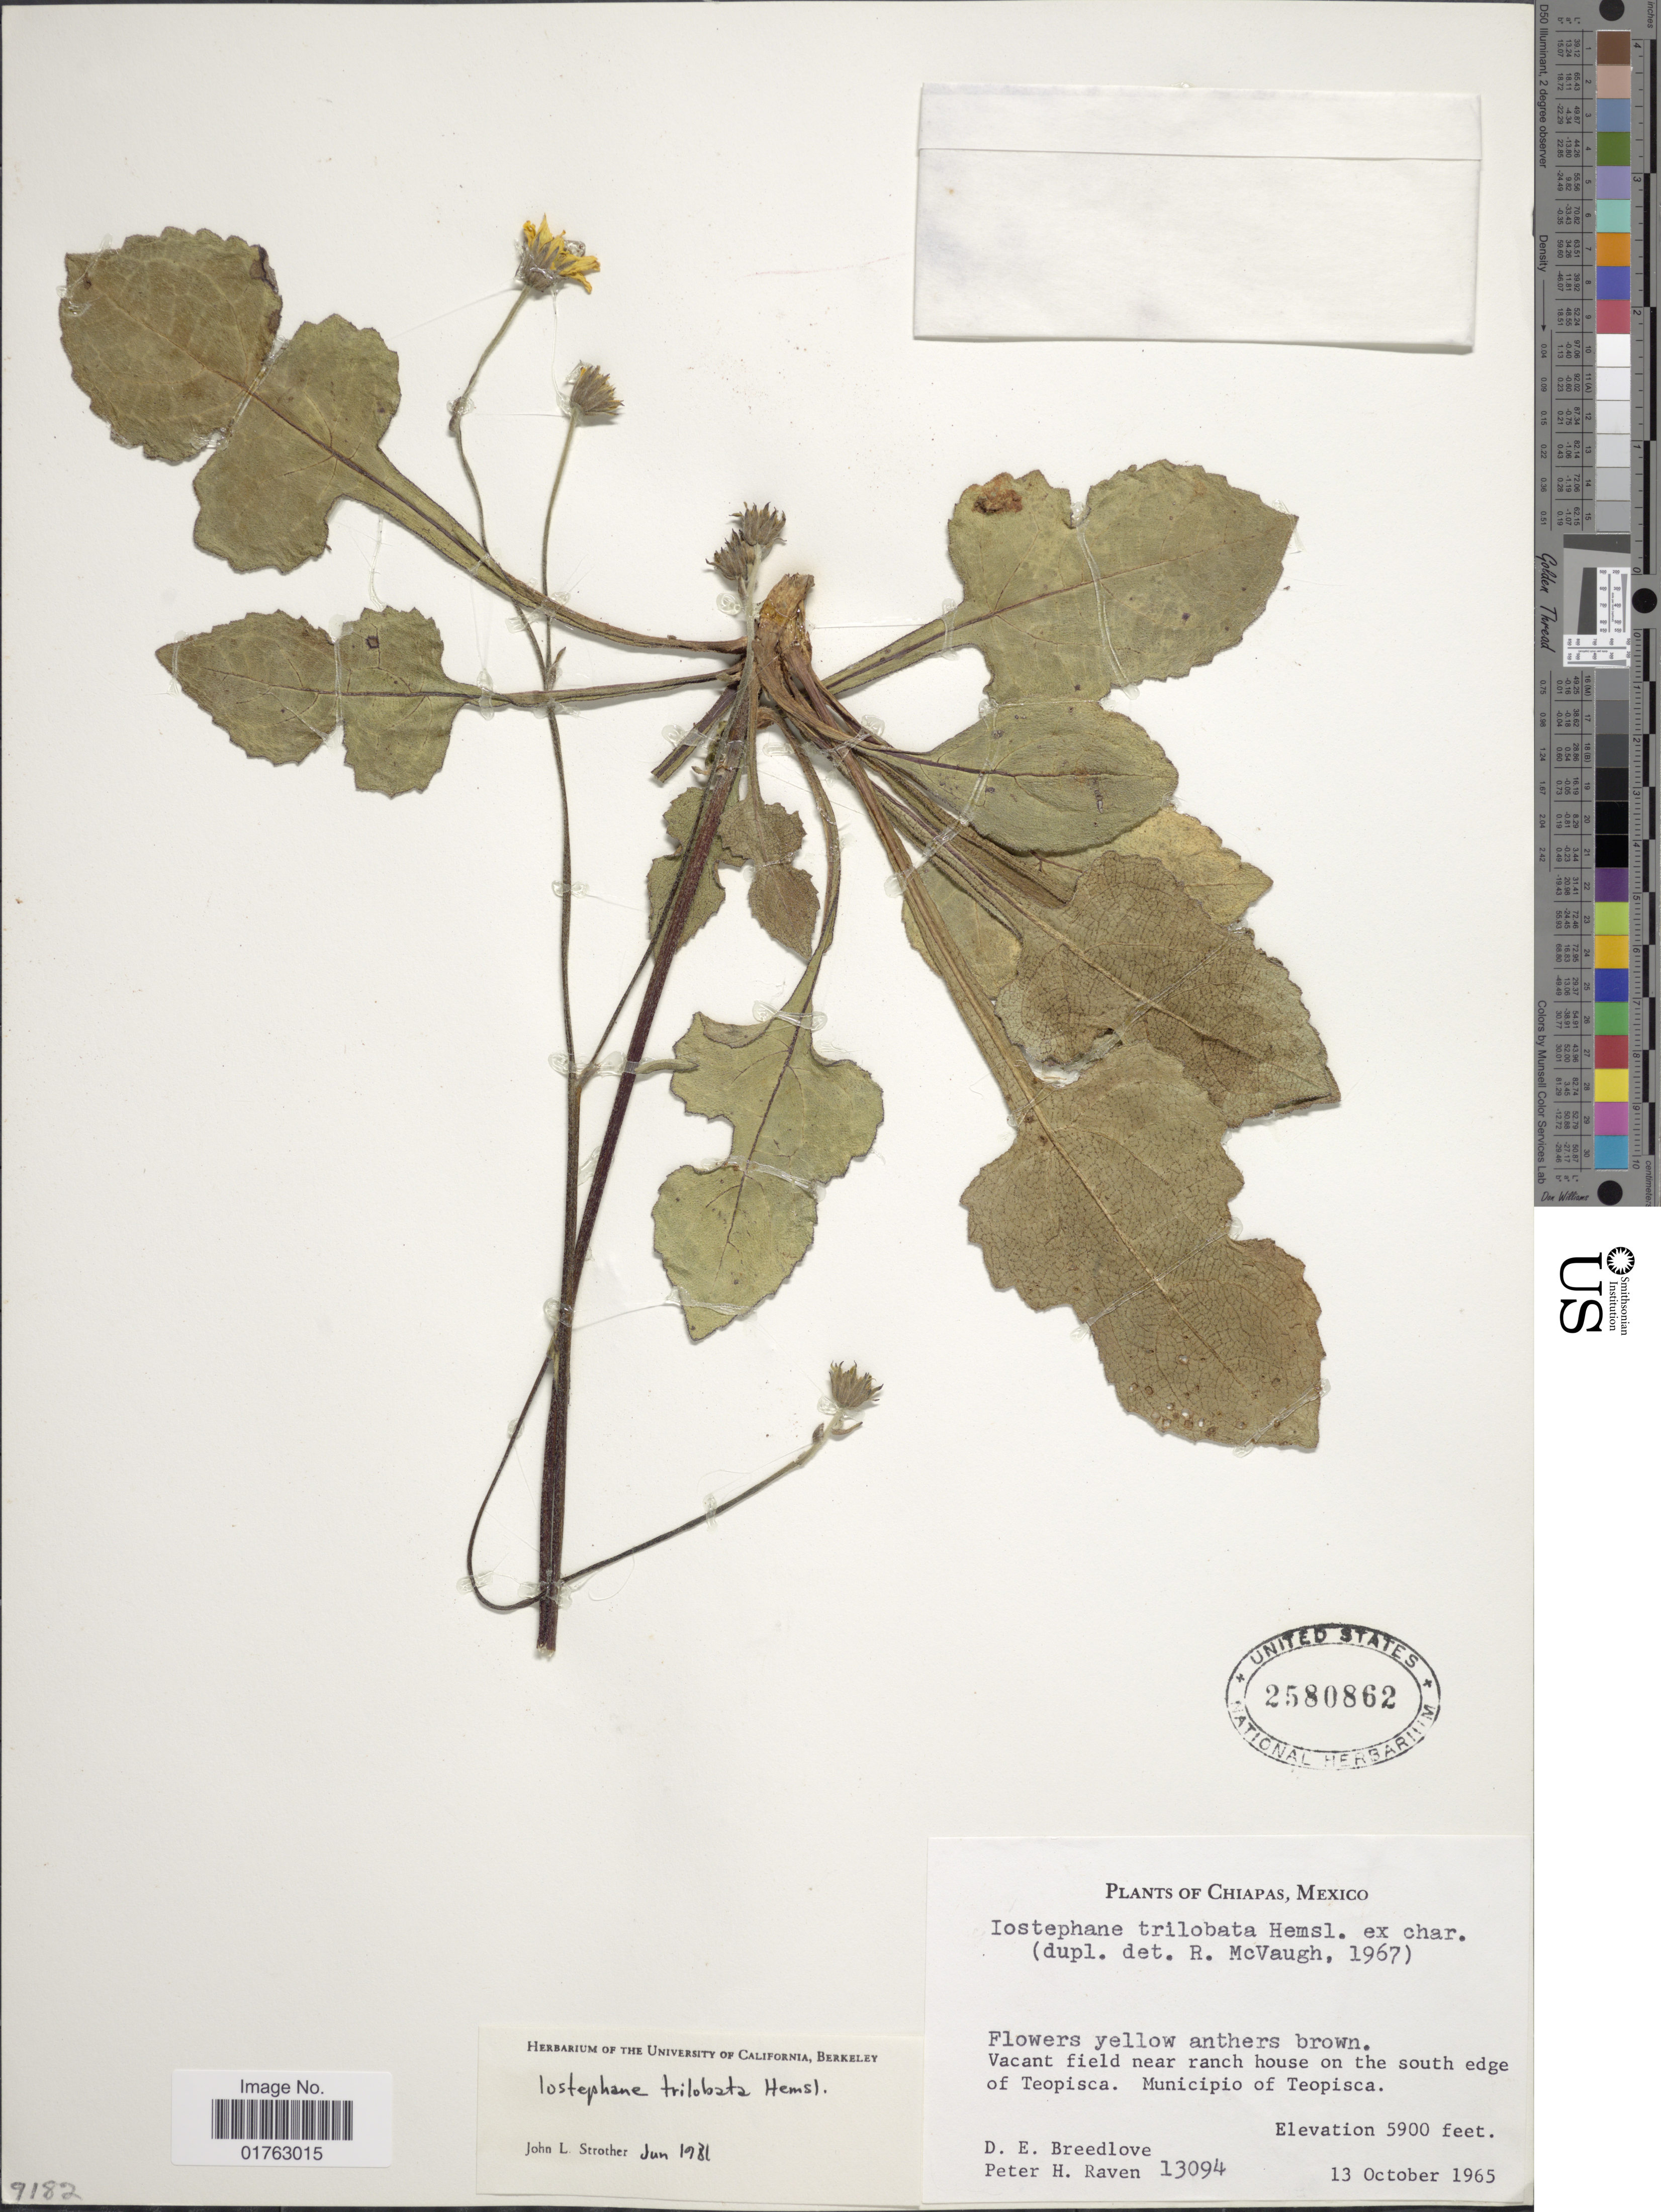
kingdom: Plantae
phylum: Tracheophyta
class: Magnoliopsida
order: Asterales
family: Asteraceae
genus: Iostephane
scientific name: Iostephane trilobata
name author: Hemsl.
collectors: D. E. Breedlove & P. Raven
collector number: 13094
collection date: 1965-10-13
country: Mexico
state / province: Chiapas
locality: Vacant field near ranch house on the south edge of Teopisca, Municipio of Teopisca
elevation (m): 1798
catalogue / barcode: US 2580862